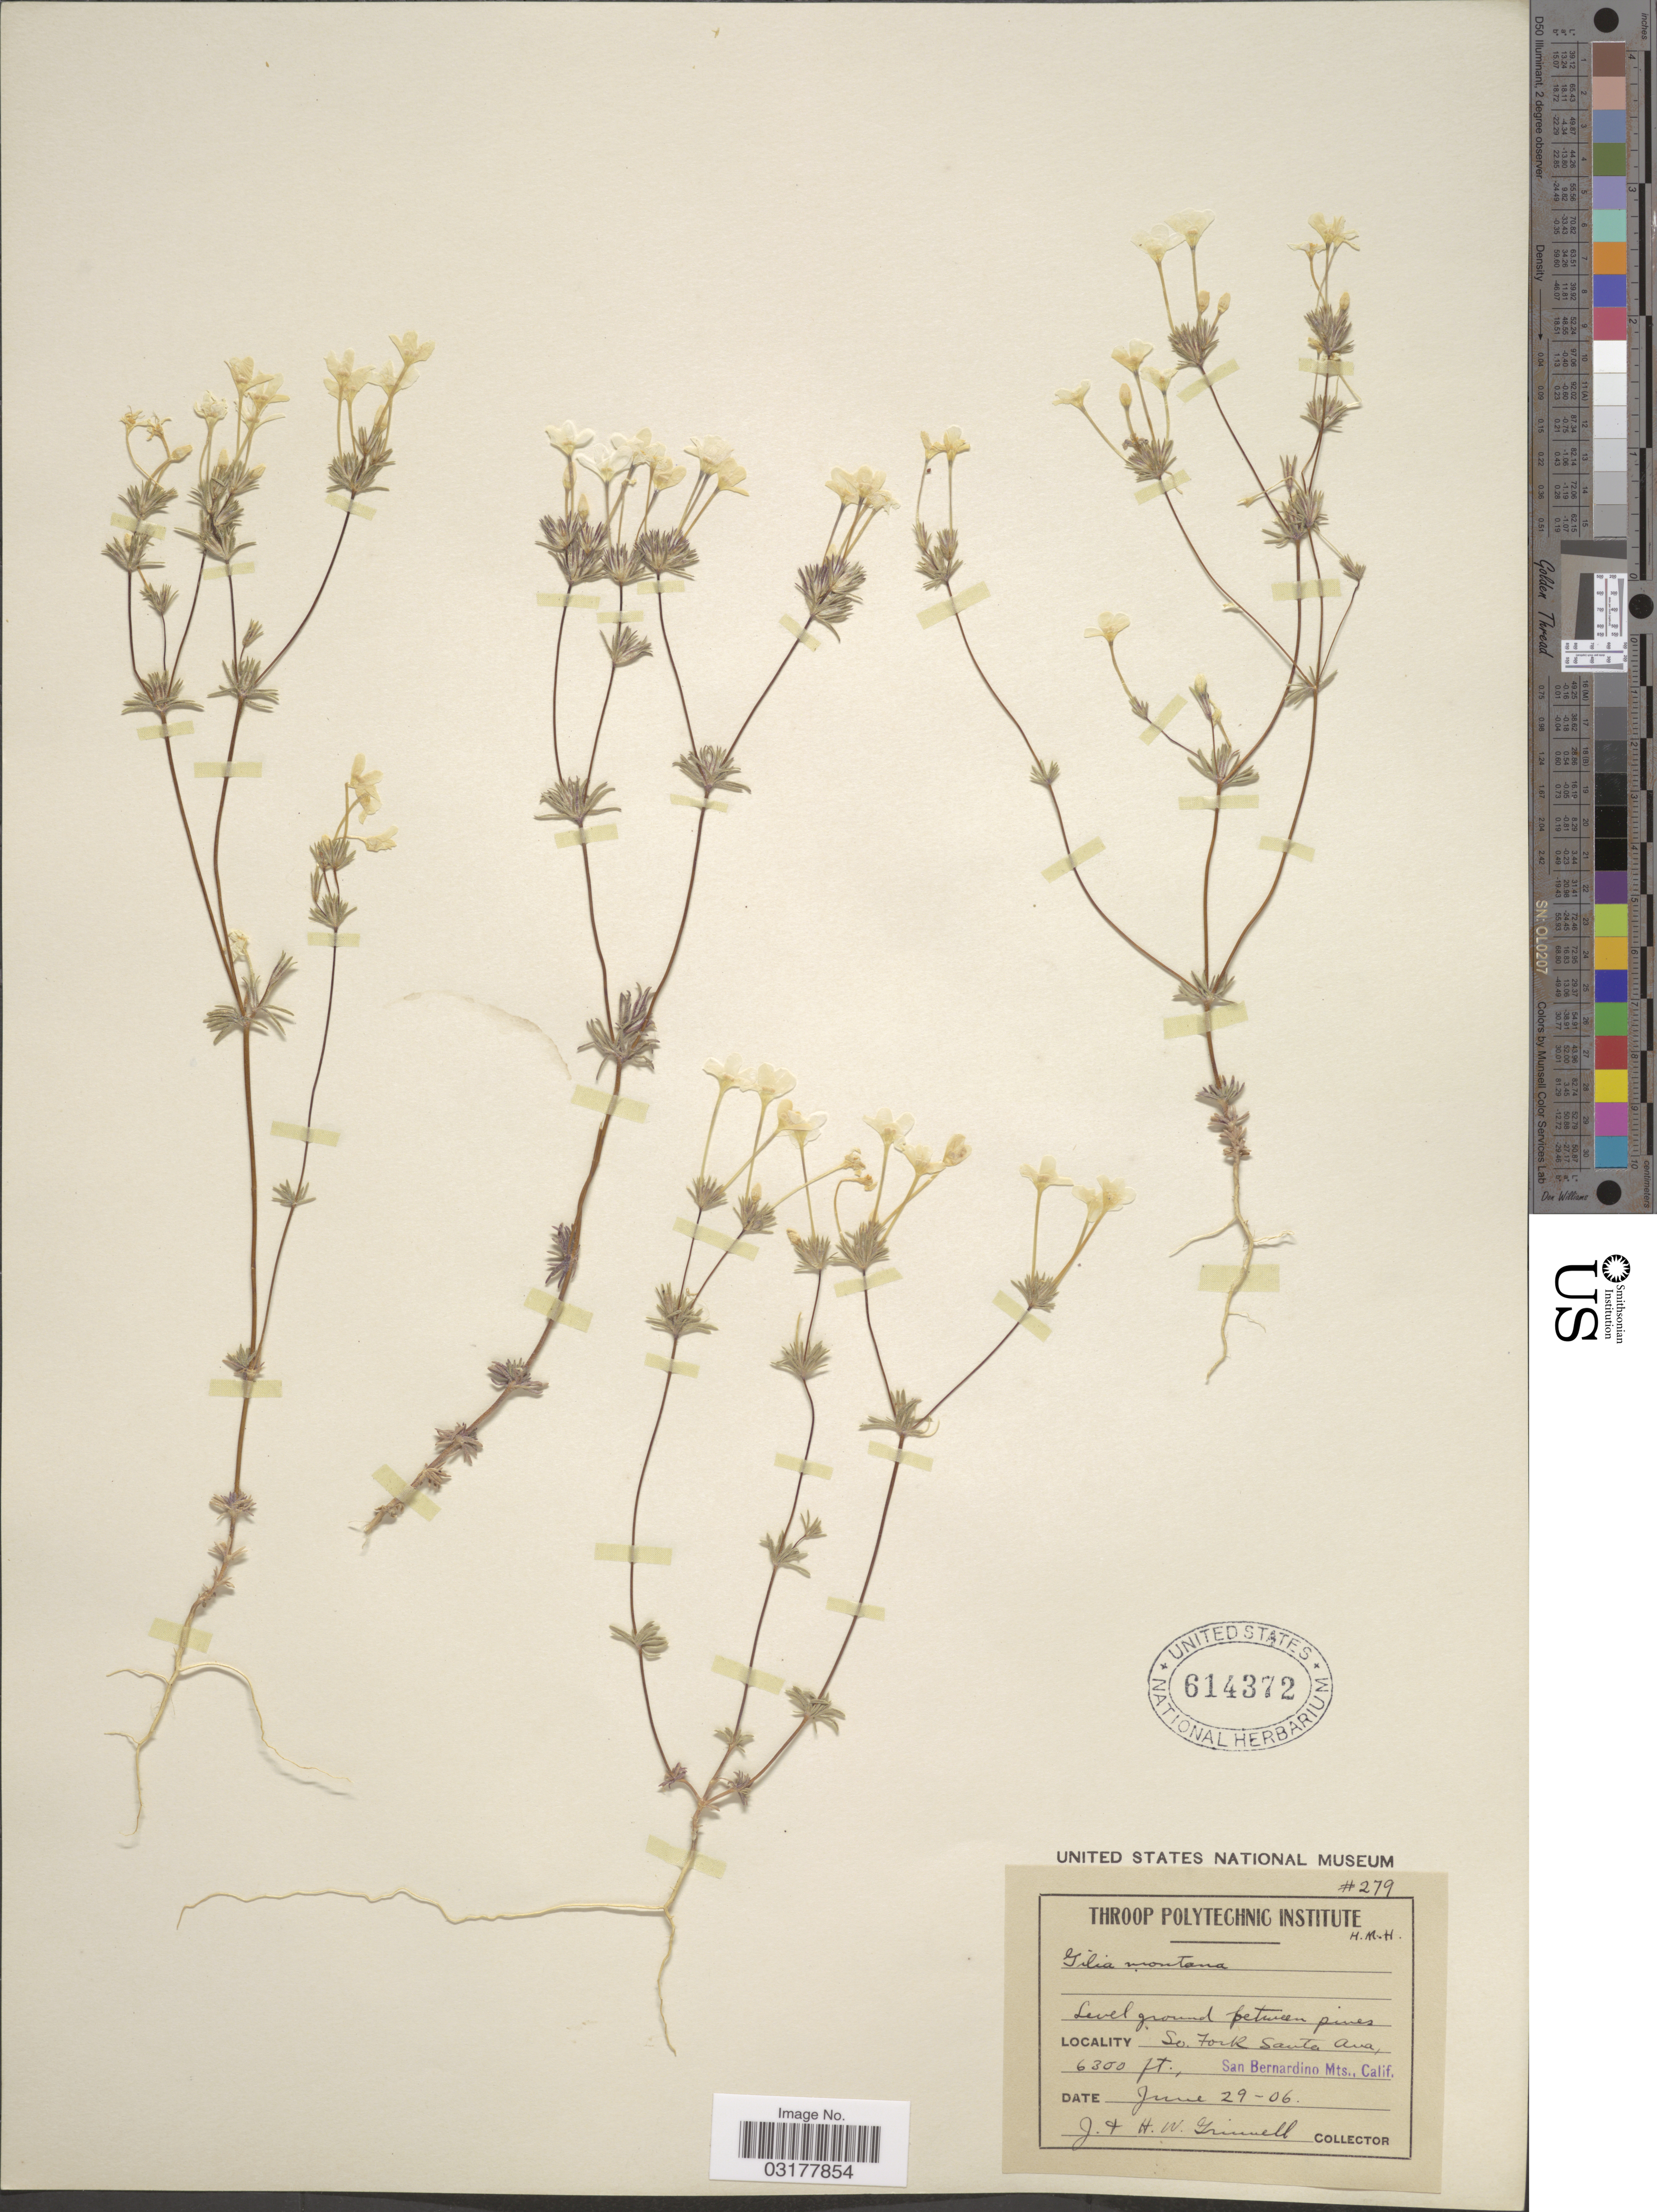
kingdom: Plantae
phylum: Tracheophyta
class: Magnoliopsida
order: Ericales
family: Polemoniaceae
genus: Leptosiphon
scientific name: Leptosiphon montanus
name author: (Greene) J.M. Porter & L.A. Johnson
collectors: J. Grinnell & H. Grinnell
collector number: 279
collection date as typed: Transcribed d/m/y: 29/6/6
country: United States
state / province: California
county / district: San Bernardino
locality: So. Fork Santa Ana, San Bernardino Mts.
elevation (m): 1920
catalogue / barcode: US 614372